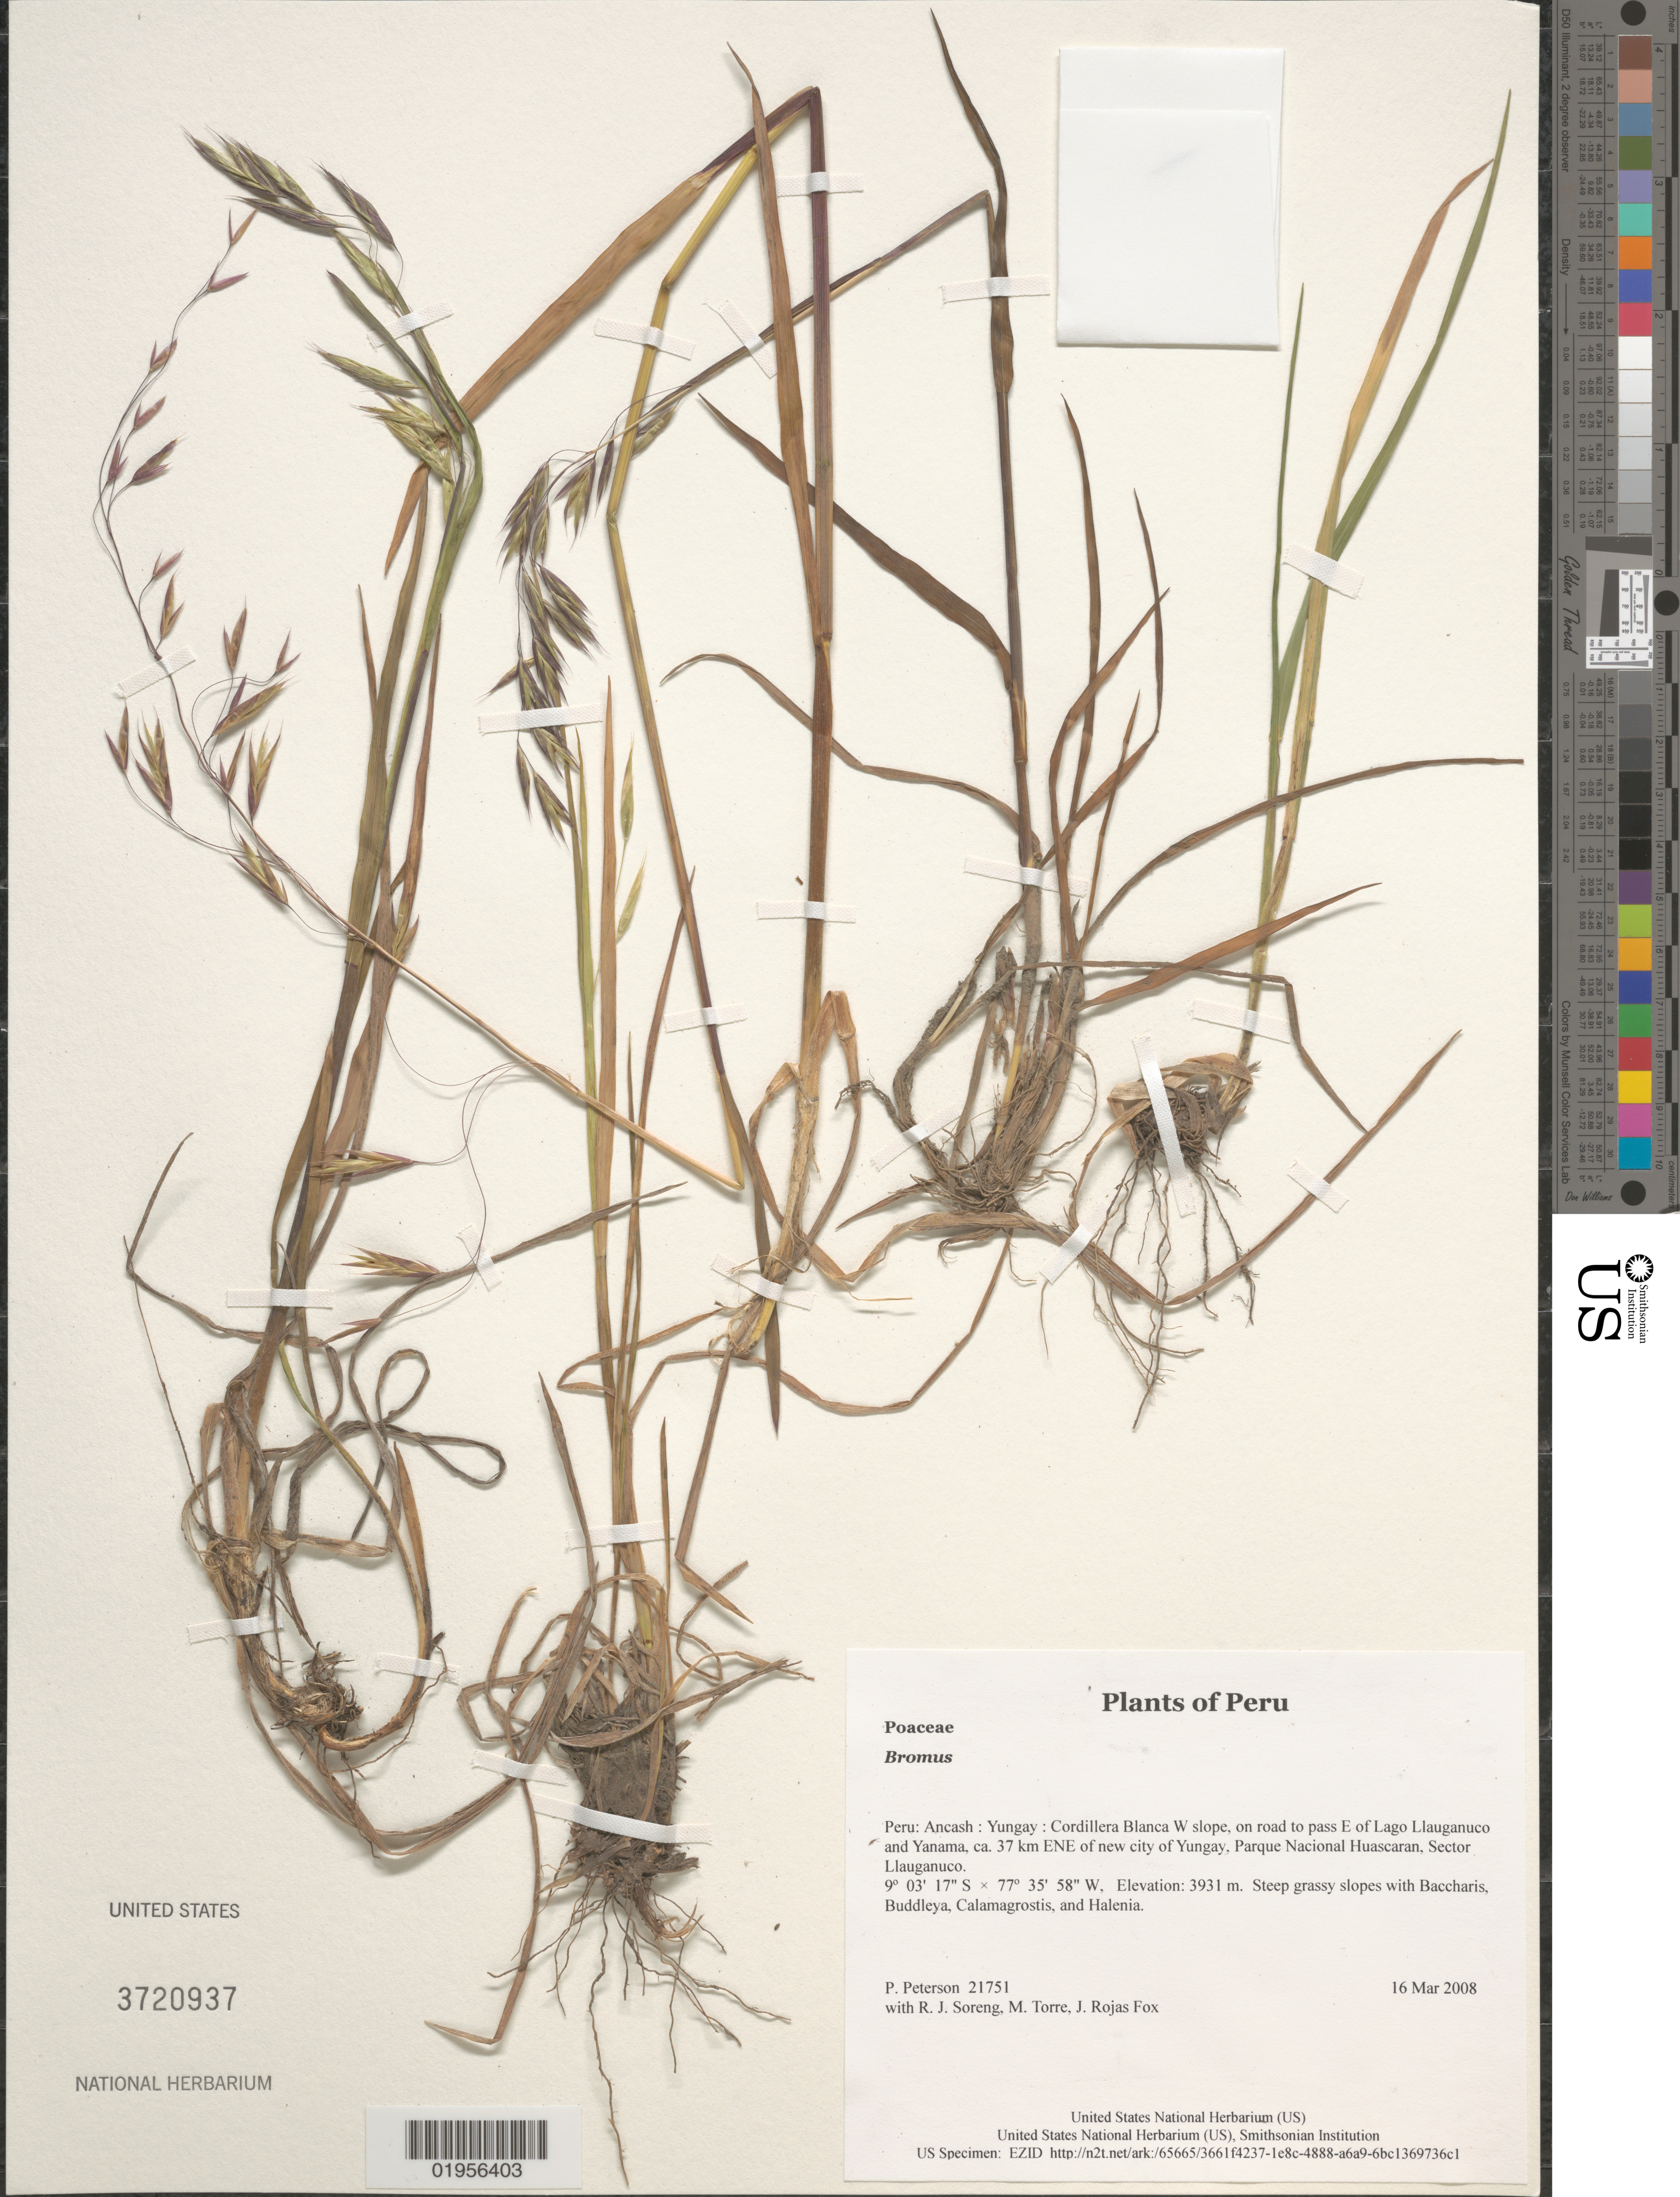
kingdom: Plantae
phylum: Tracheophyta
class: Liliopsida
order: Poales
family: Poaceae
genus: Bromus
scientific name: Bromus sp.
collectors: P. M. Peterson, R. J. Soreng, M. Torre & J. Rojas Fox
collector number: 21751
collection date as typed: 16 Mar 2008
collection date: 2008-03-16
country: Peru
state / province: Ancash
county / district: Yungay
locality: Cordillera Blanca W slope, on road to pass E of Lago Llauganuco and Yanama, ca. 37 km ENE of new city of Yungay, Parque Nacional Huascaran, Sector Llauganuco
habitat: Steep grassy slopes with Baccharis, Buddleya, Calamagrostis, and Halenia.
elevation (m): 3931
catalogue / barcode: US 3720937